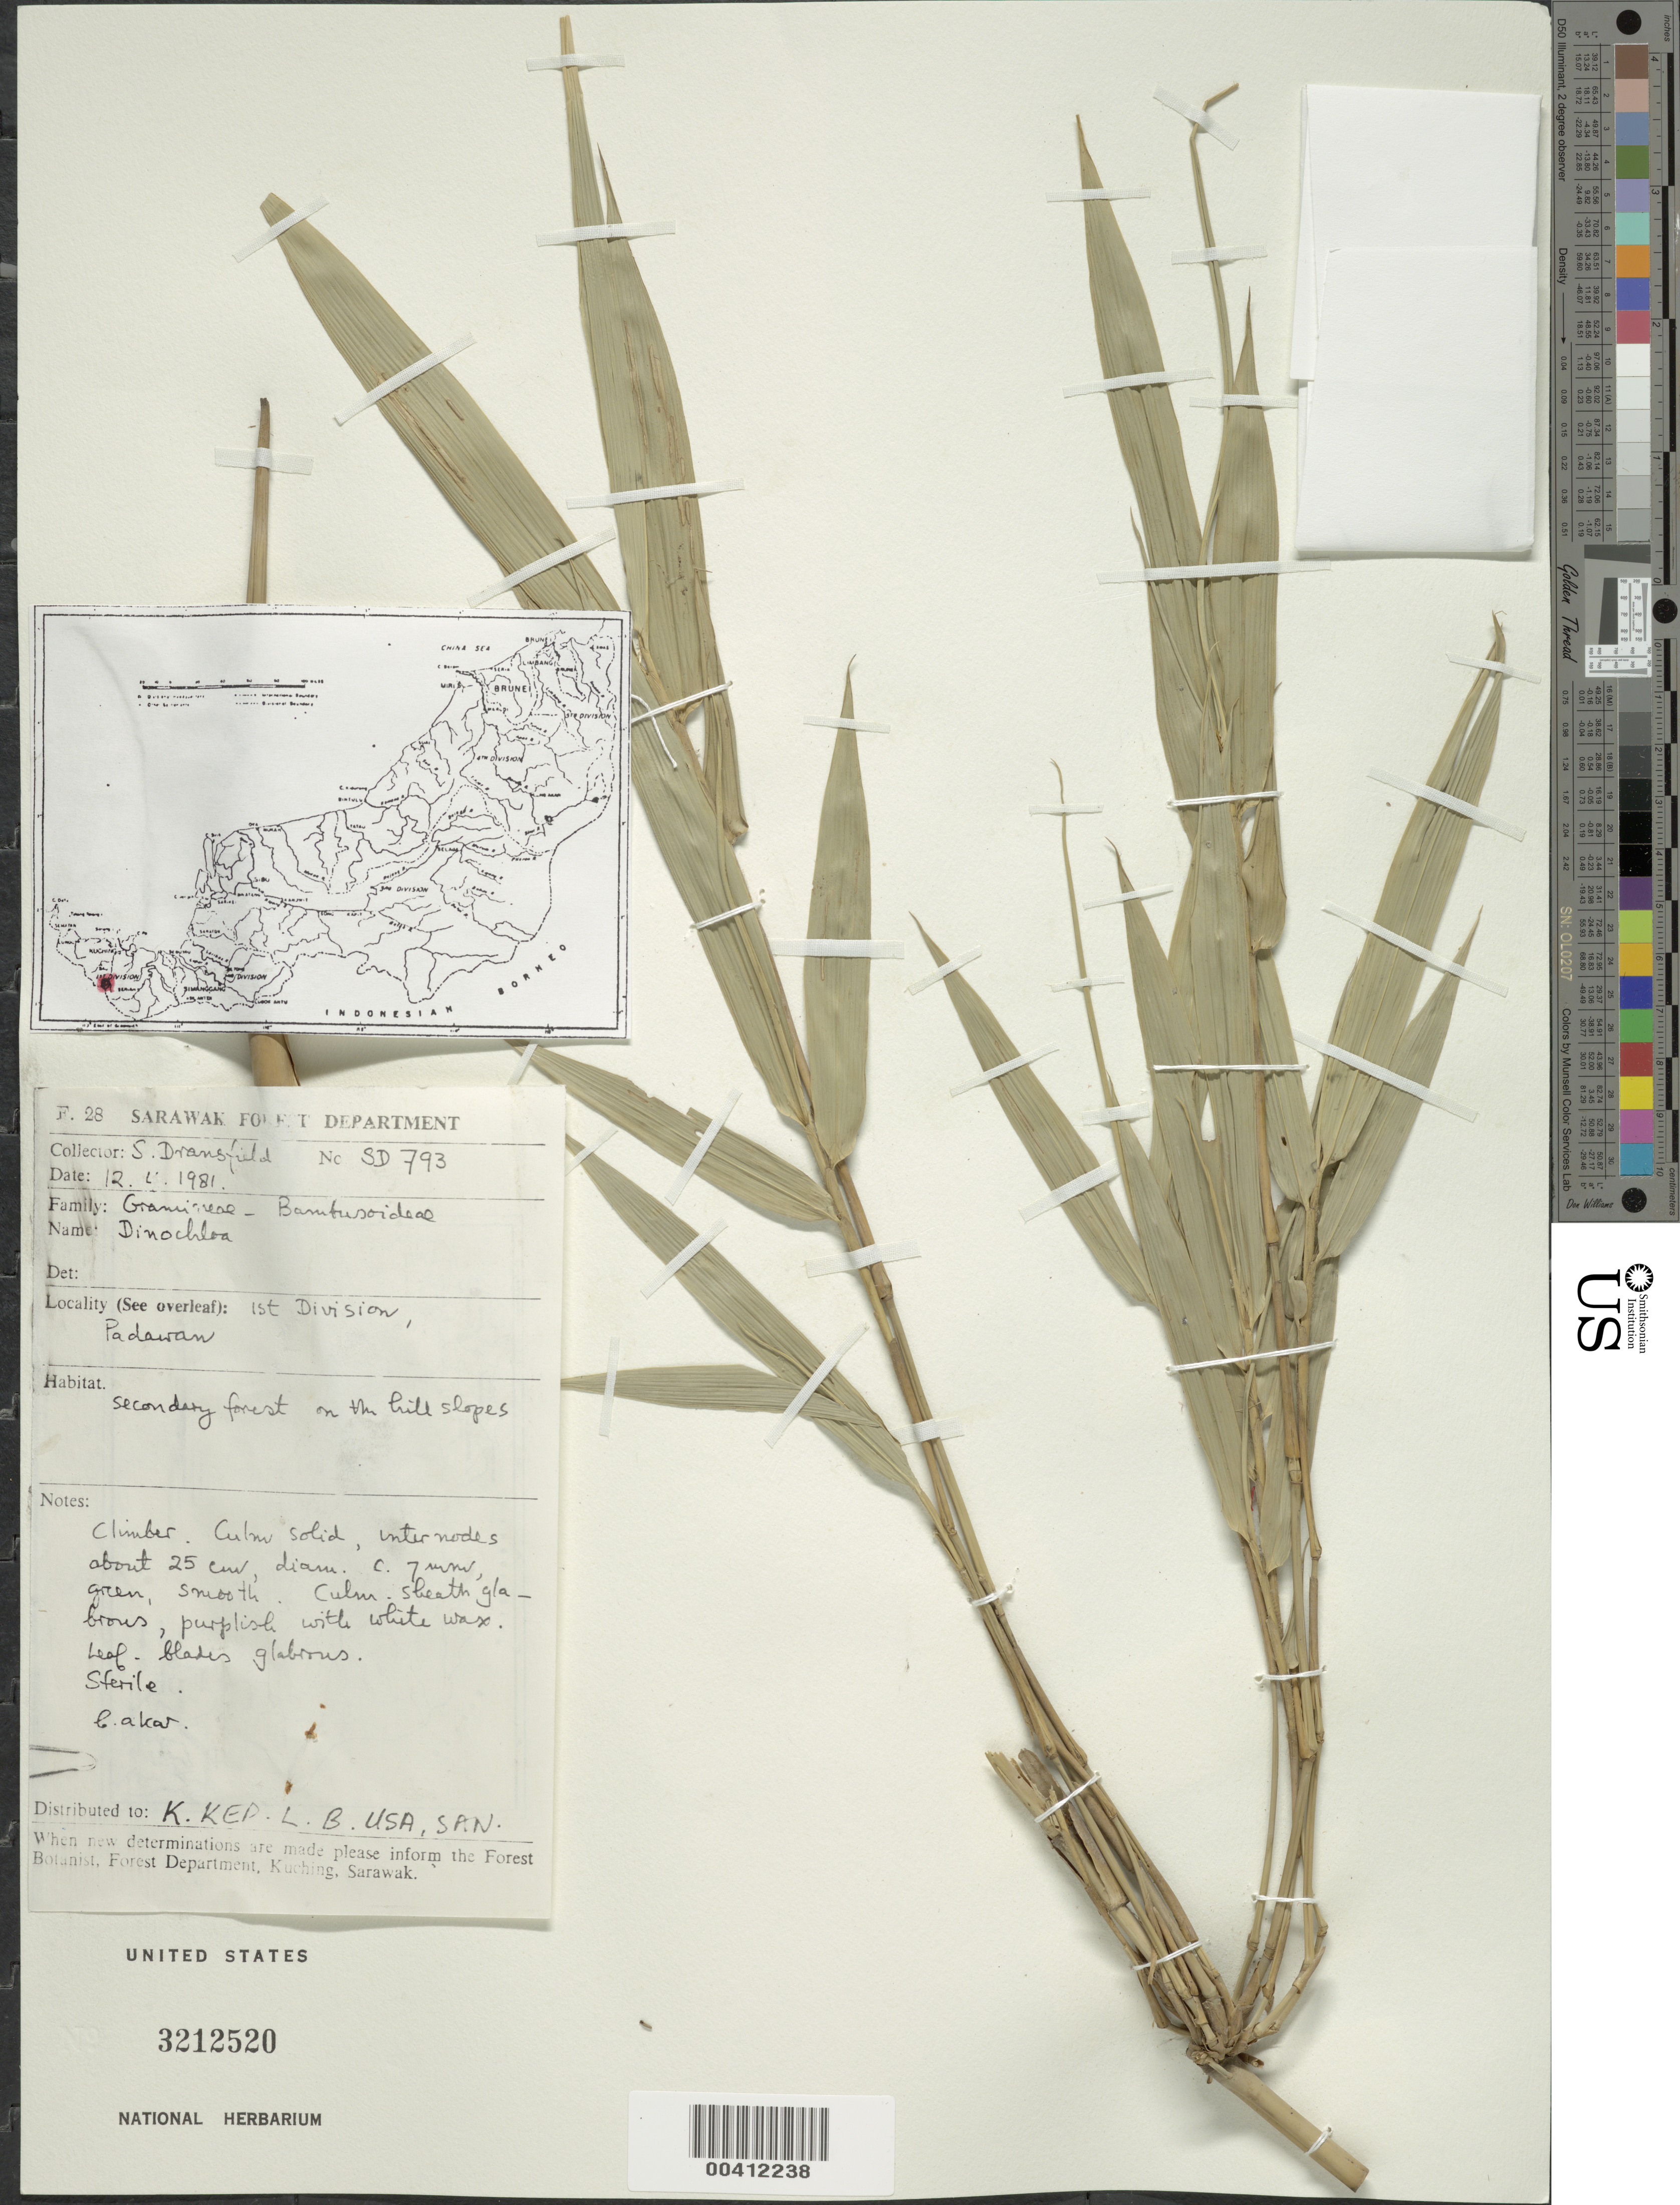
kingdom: Plantae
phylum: Tracheophyta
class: Liliopsida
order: Poales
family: Poaceae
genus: Dinochloa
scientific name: Dinochloa sp.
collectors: S. Dransfield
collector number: Sd793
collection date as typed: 12 Apr 1981 or 04 Dec 1981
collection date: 1981-04-12 or 1981-12-04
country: Malaysia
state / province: Sarawak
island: Borneo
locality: Padawan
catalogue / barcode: US 3212520